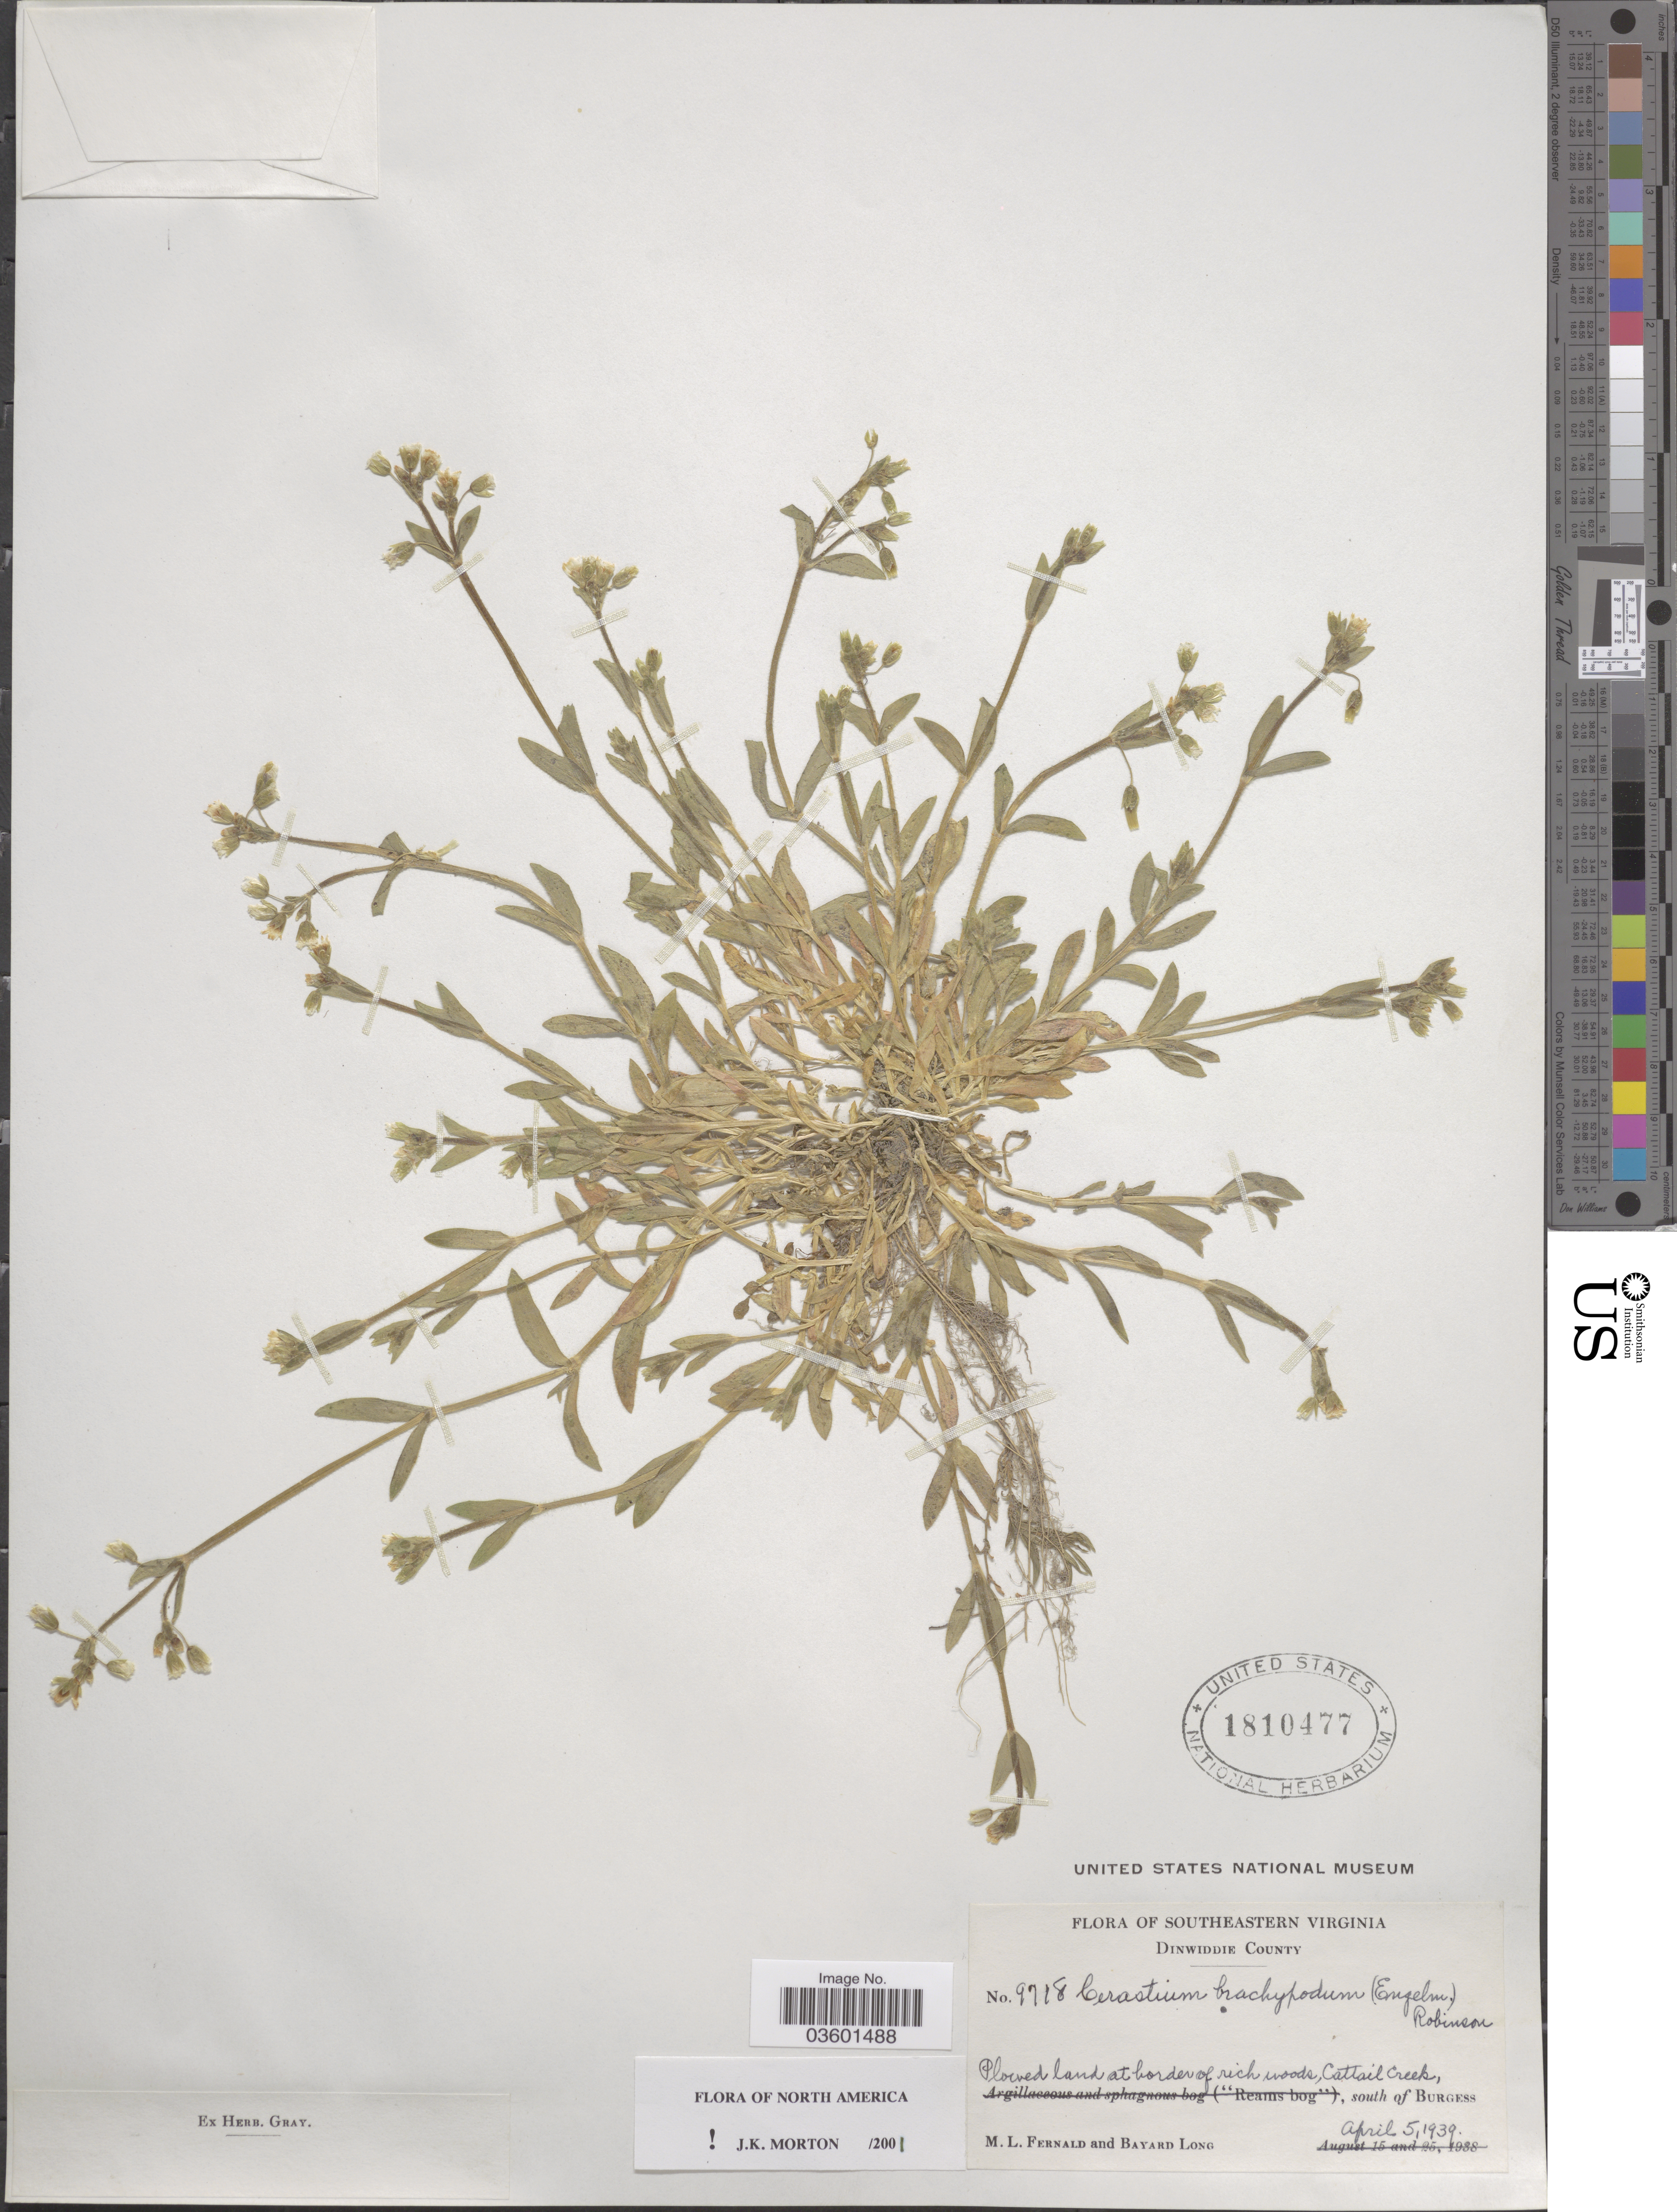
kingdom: Plantae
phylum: Tracheophyta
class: Magnoliopsida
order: Caryophyllales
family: Caryophyllaceae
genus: Cerastium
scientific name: Cerastium brachypodum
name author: (Engelm. ex A. Gray) B.L. Rob.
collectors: M. L. Fernald & B. Long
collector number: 9718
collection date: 1939-04-05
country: United States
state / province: Virginia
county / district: Dinwiddie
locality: Southeastern Virginia. Dinwiddie County. Cattail Creek, south of Burgess.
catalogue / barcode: US 1810477